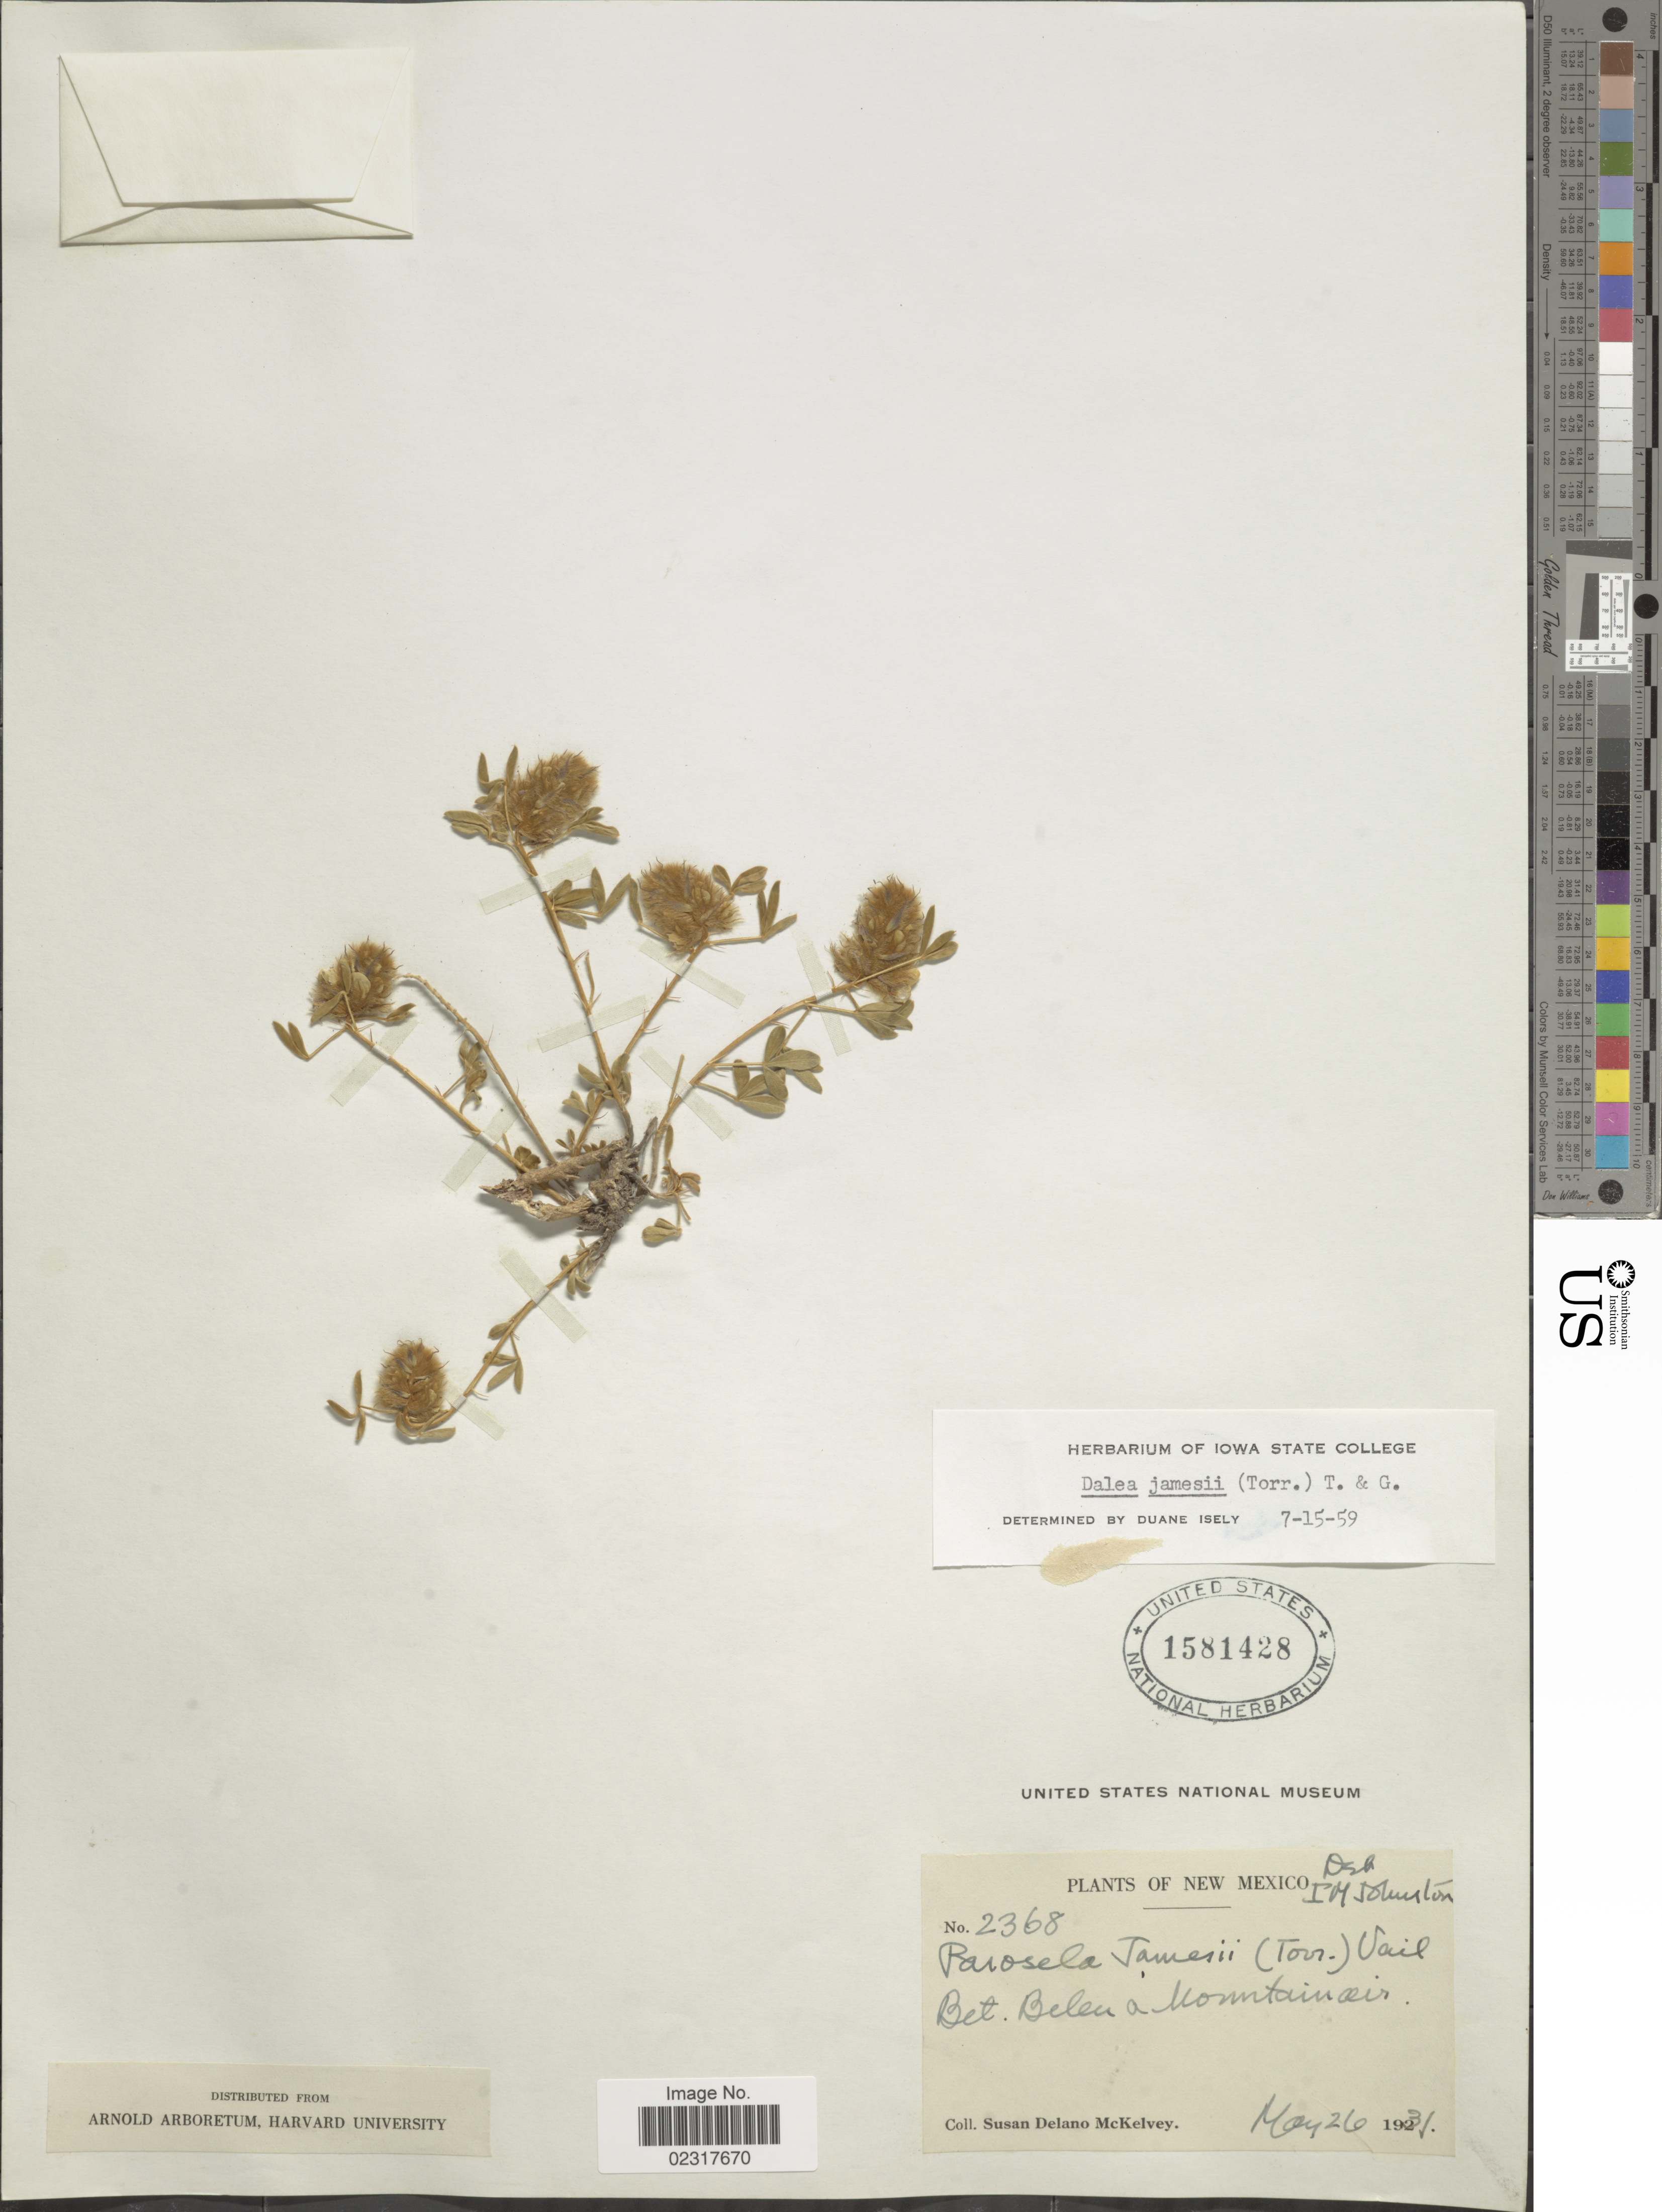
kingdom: Plantae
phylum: Tracheophyta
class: Magnoliopsida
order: Fabales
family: Fabaceae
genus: Dalea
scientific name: Dalea jamesii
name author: (Torr.) Torr. & A. Gray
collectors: S. A. McKelvey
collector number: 2368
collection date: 1931-05-26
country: United States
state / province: New Mexico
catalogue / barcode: US 1581428